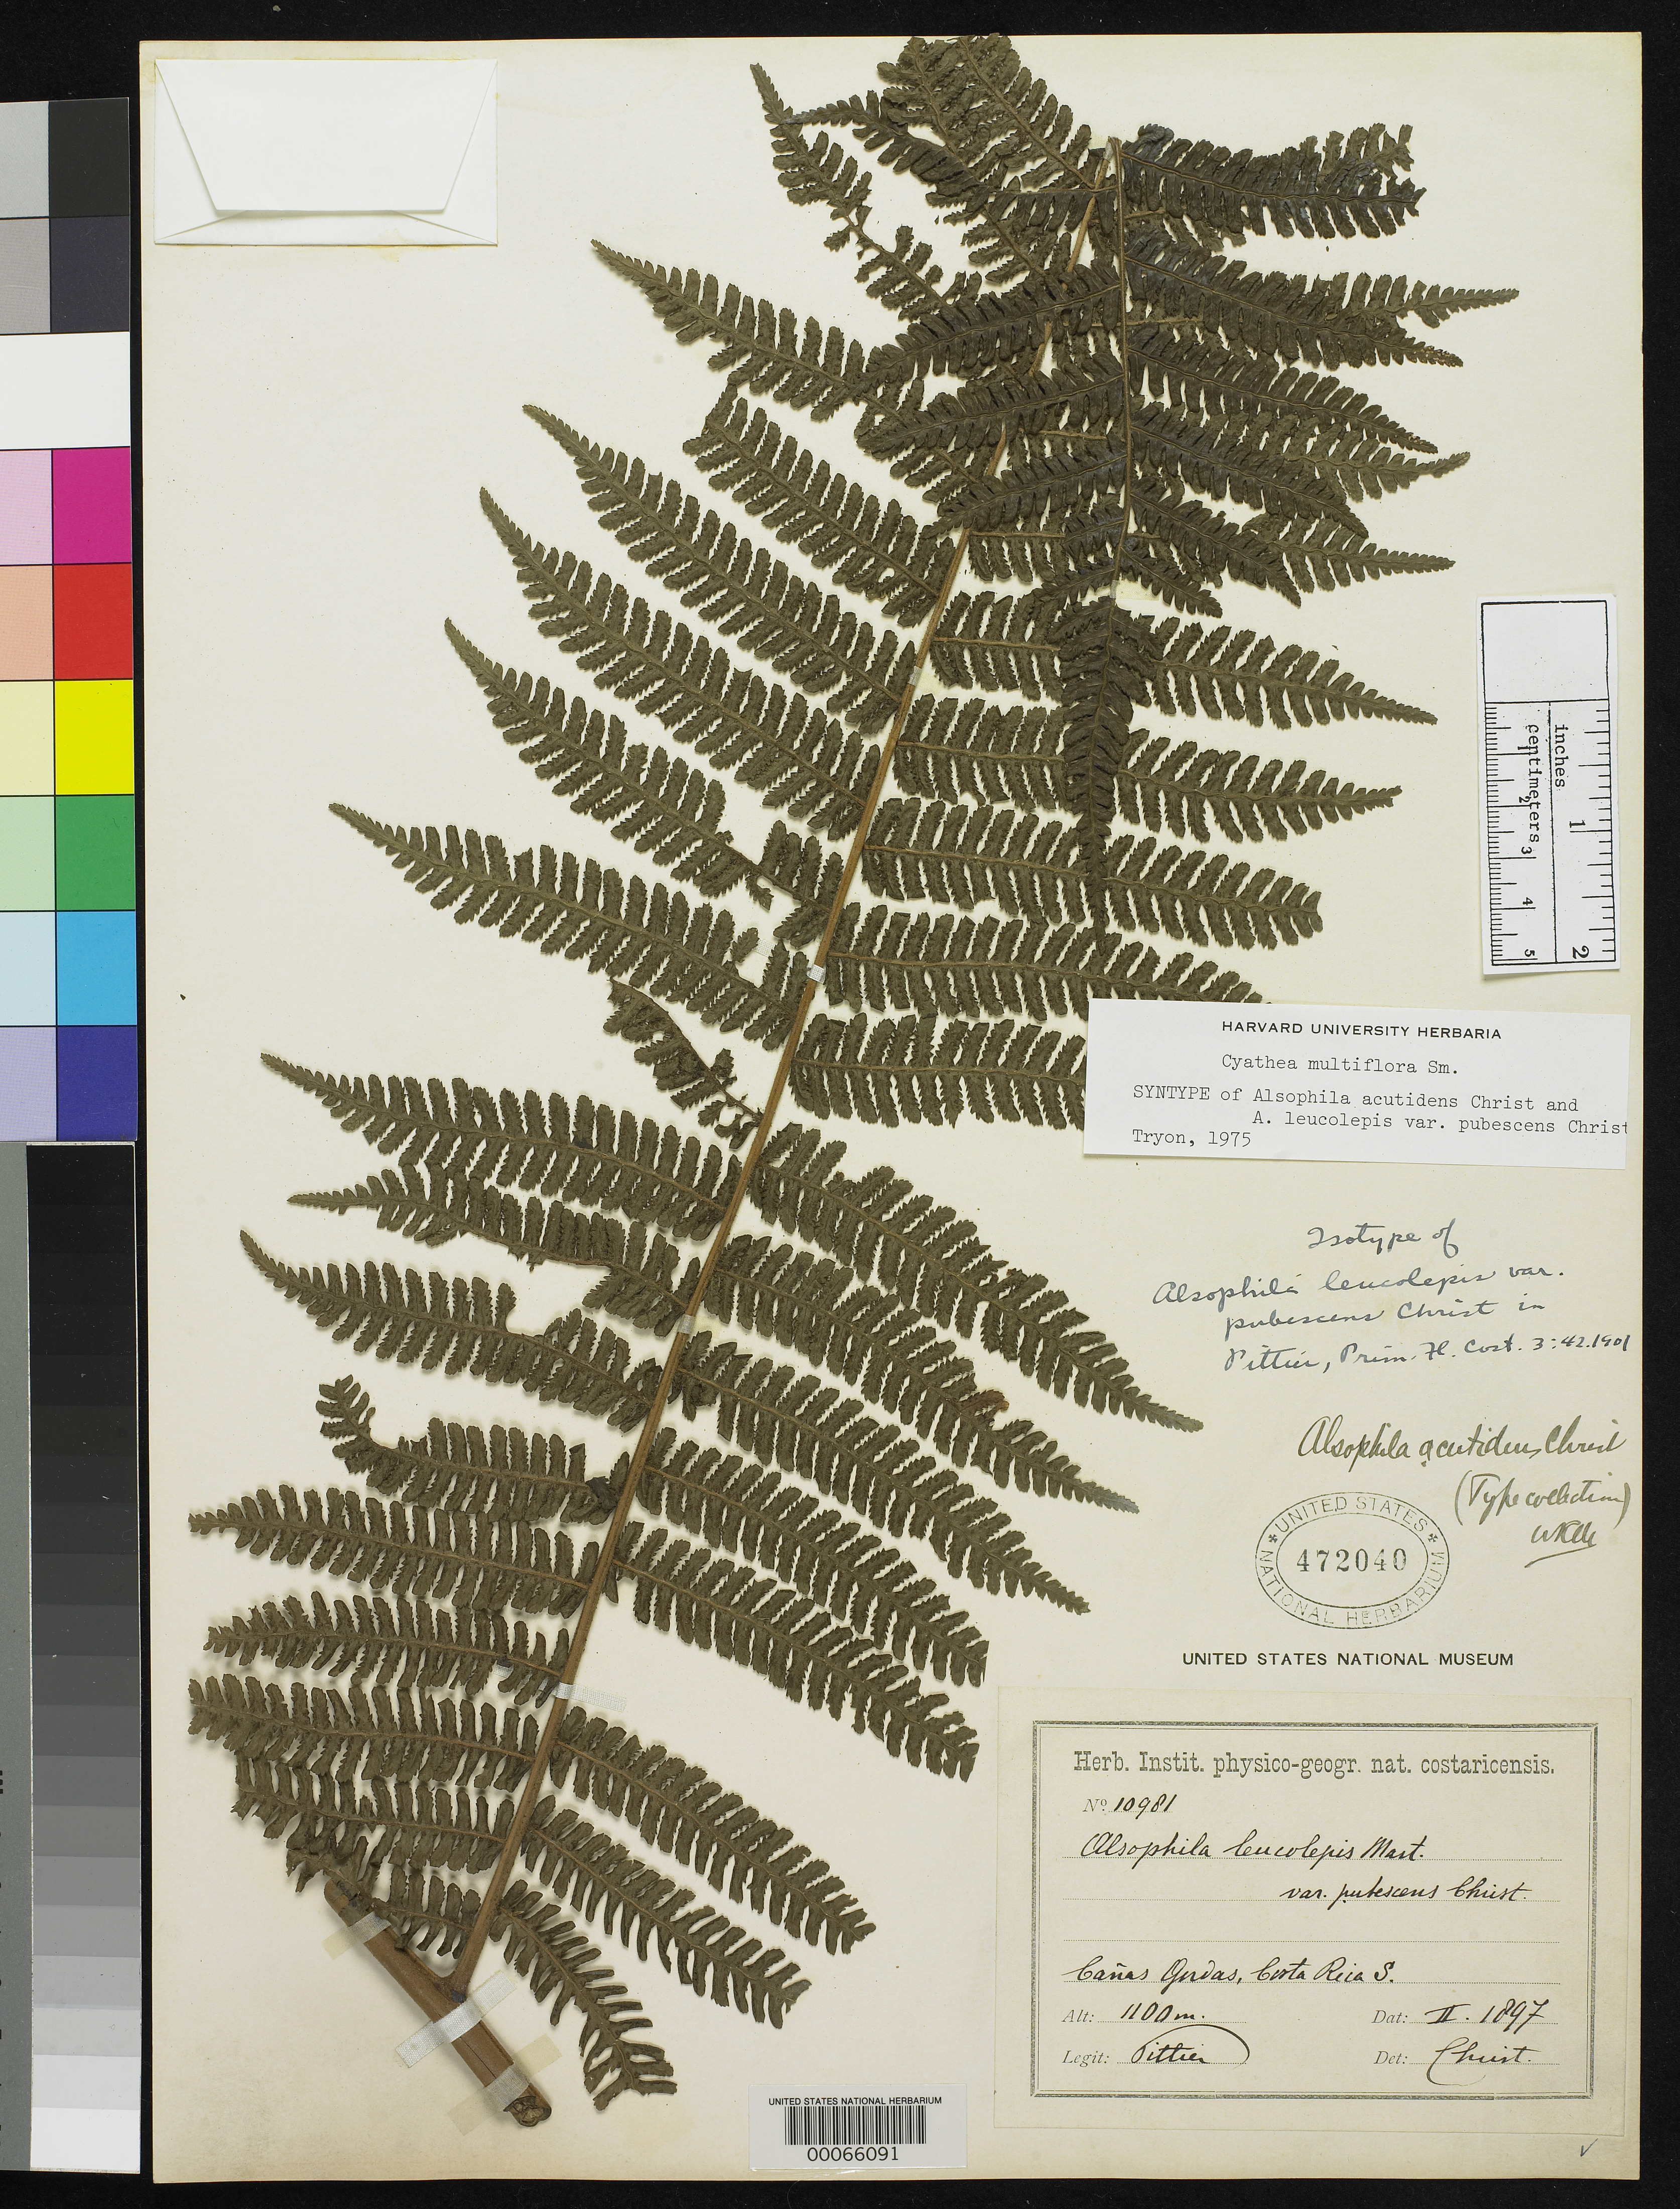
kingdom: Plantae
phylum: Tracheophyta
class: Polypodiopsida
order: Cyatheales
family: Cyatheaceae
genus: Alsophila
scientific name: Alsophila leucolepis var. pubescens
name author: Christ in Pittier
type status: Isosyntype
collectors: H. F. Pittier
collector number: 10981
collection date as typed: Feb 1897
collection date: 1897-02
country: Costa Rica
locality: Cañas Gordas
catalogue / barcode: US 472040